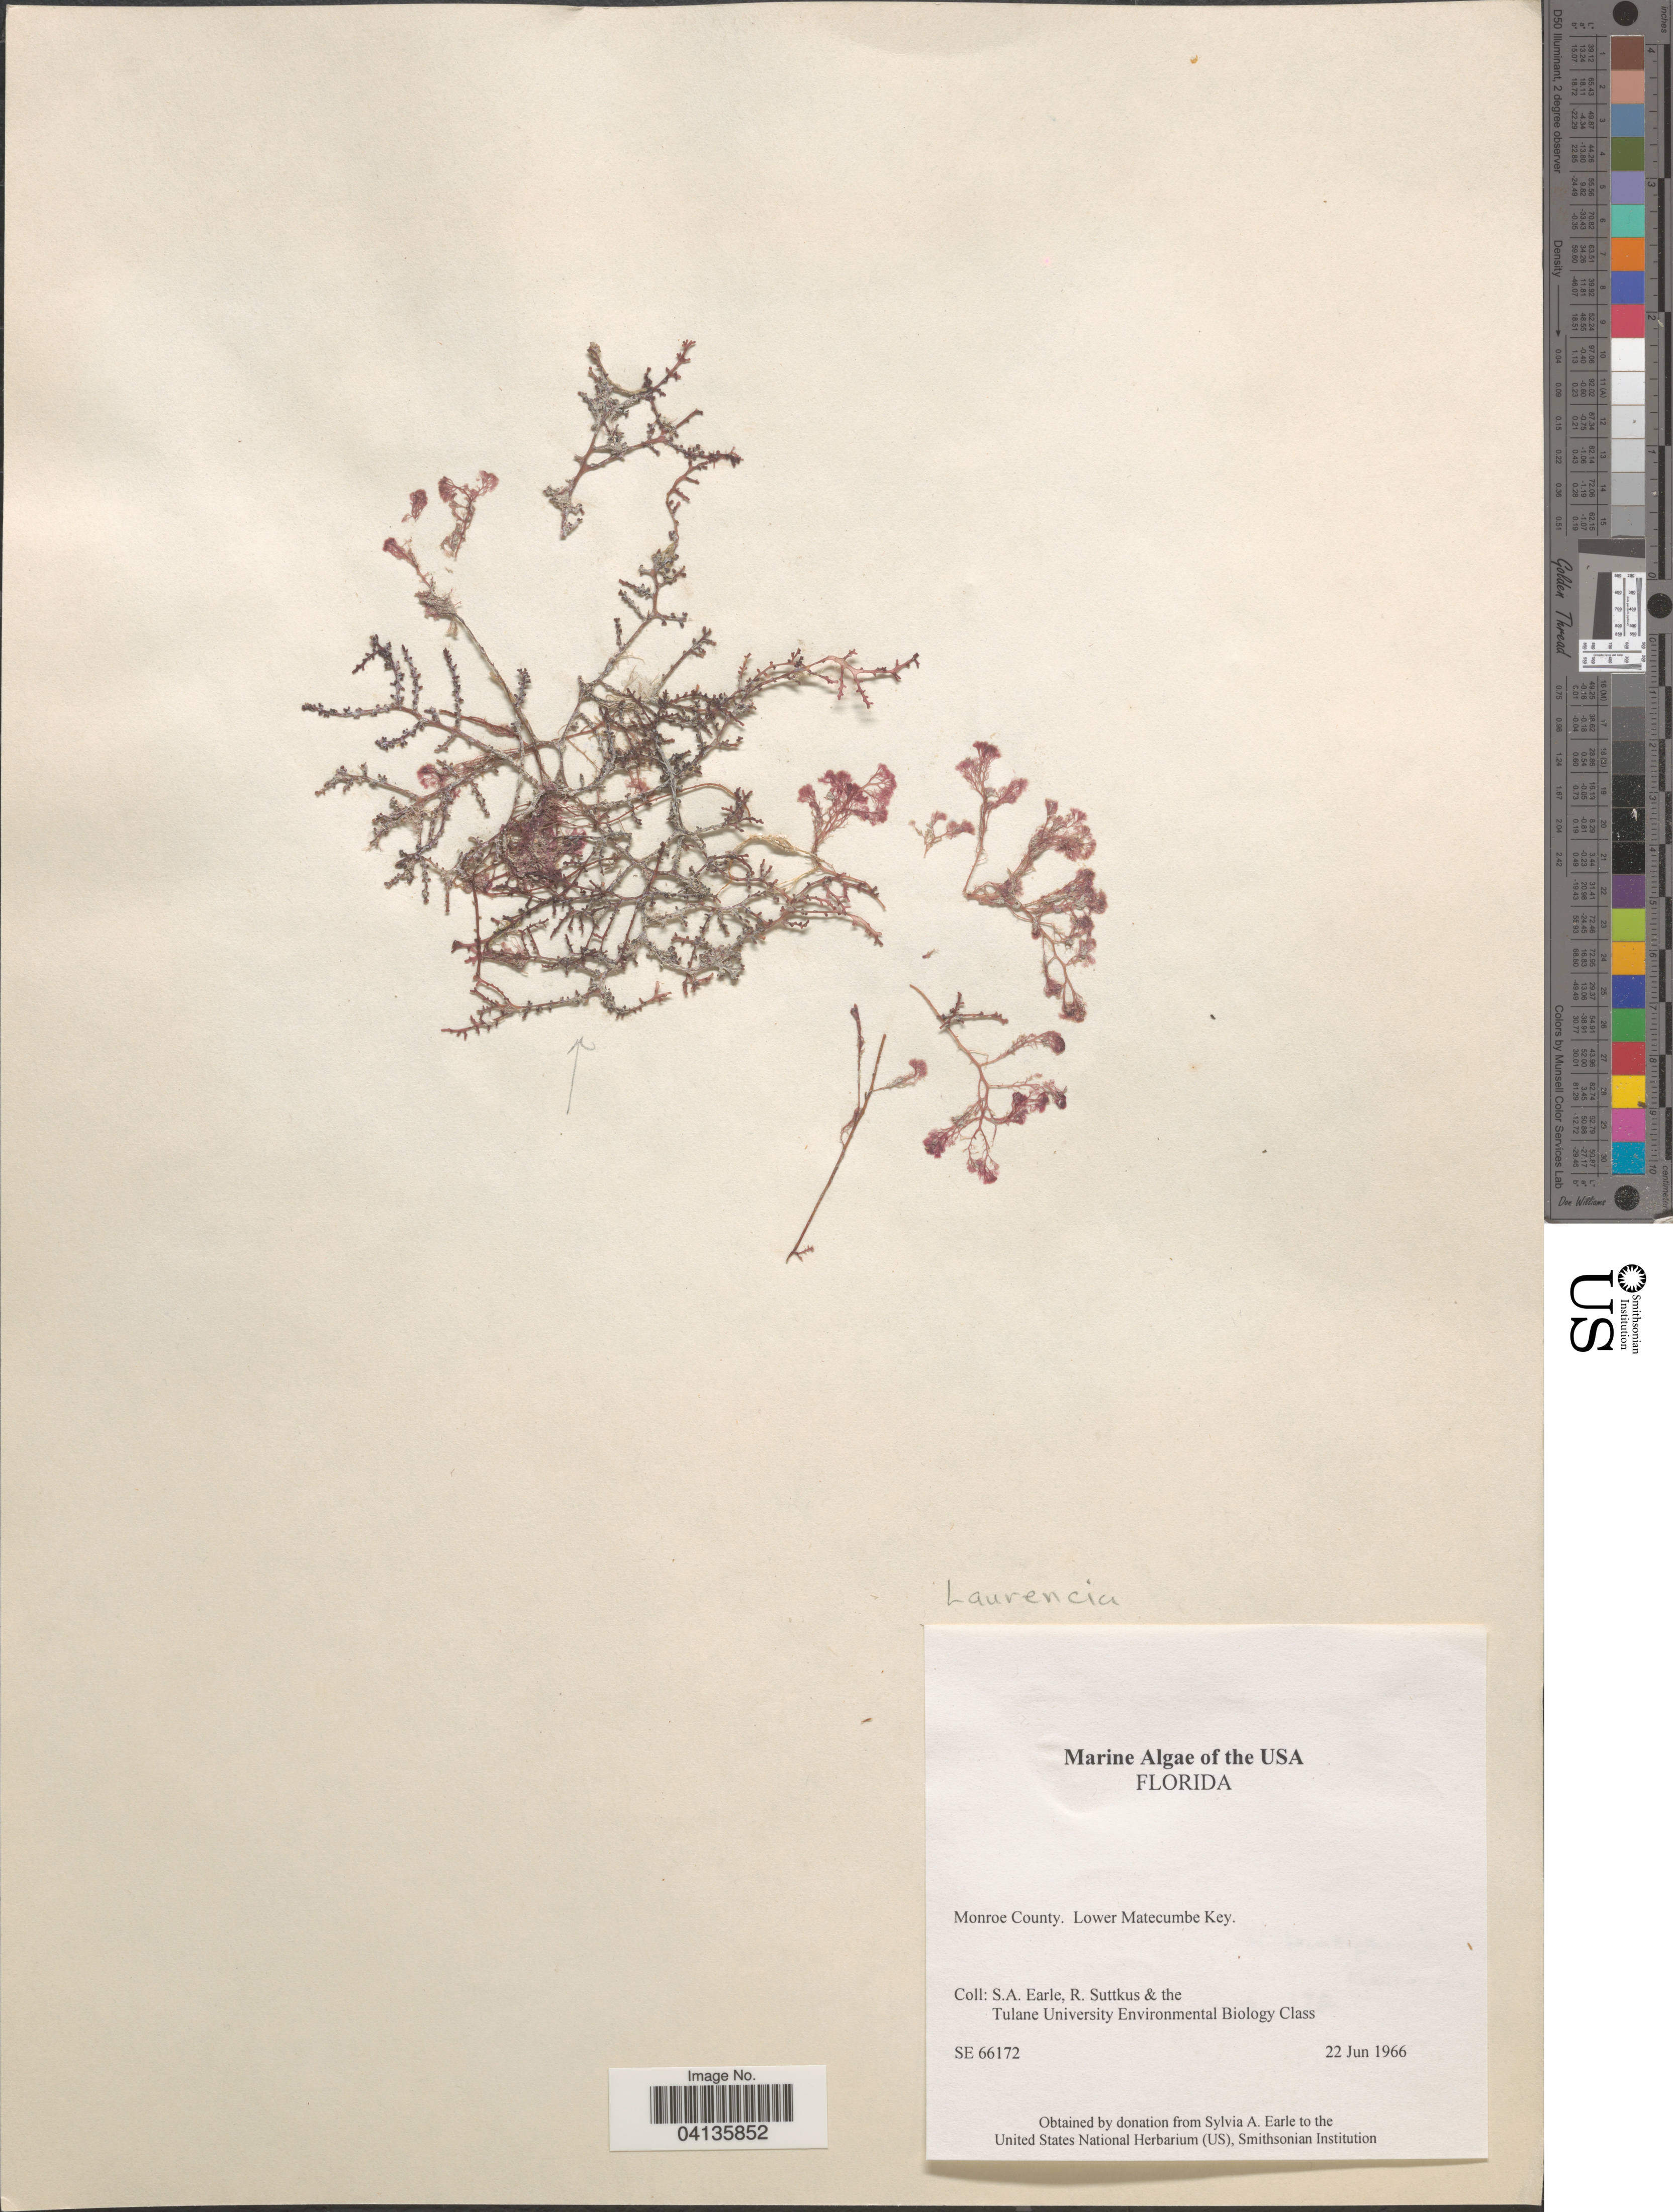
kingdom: Plantae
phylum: Rhodophyta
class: Florideophyceae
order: Corallinales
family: Corallinaceae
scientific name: Crustose Coralline Algae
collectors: S. A. Earle, R. Suttkus & Tulane Univ. Env. Biol. Class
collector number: SE 66172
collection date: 1966-06-22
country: United States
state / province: Florida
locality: Monroe County. Lower Matecumbe Key.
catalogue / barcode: US 328676